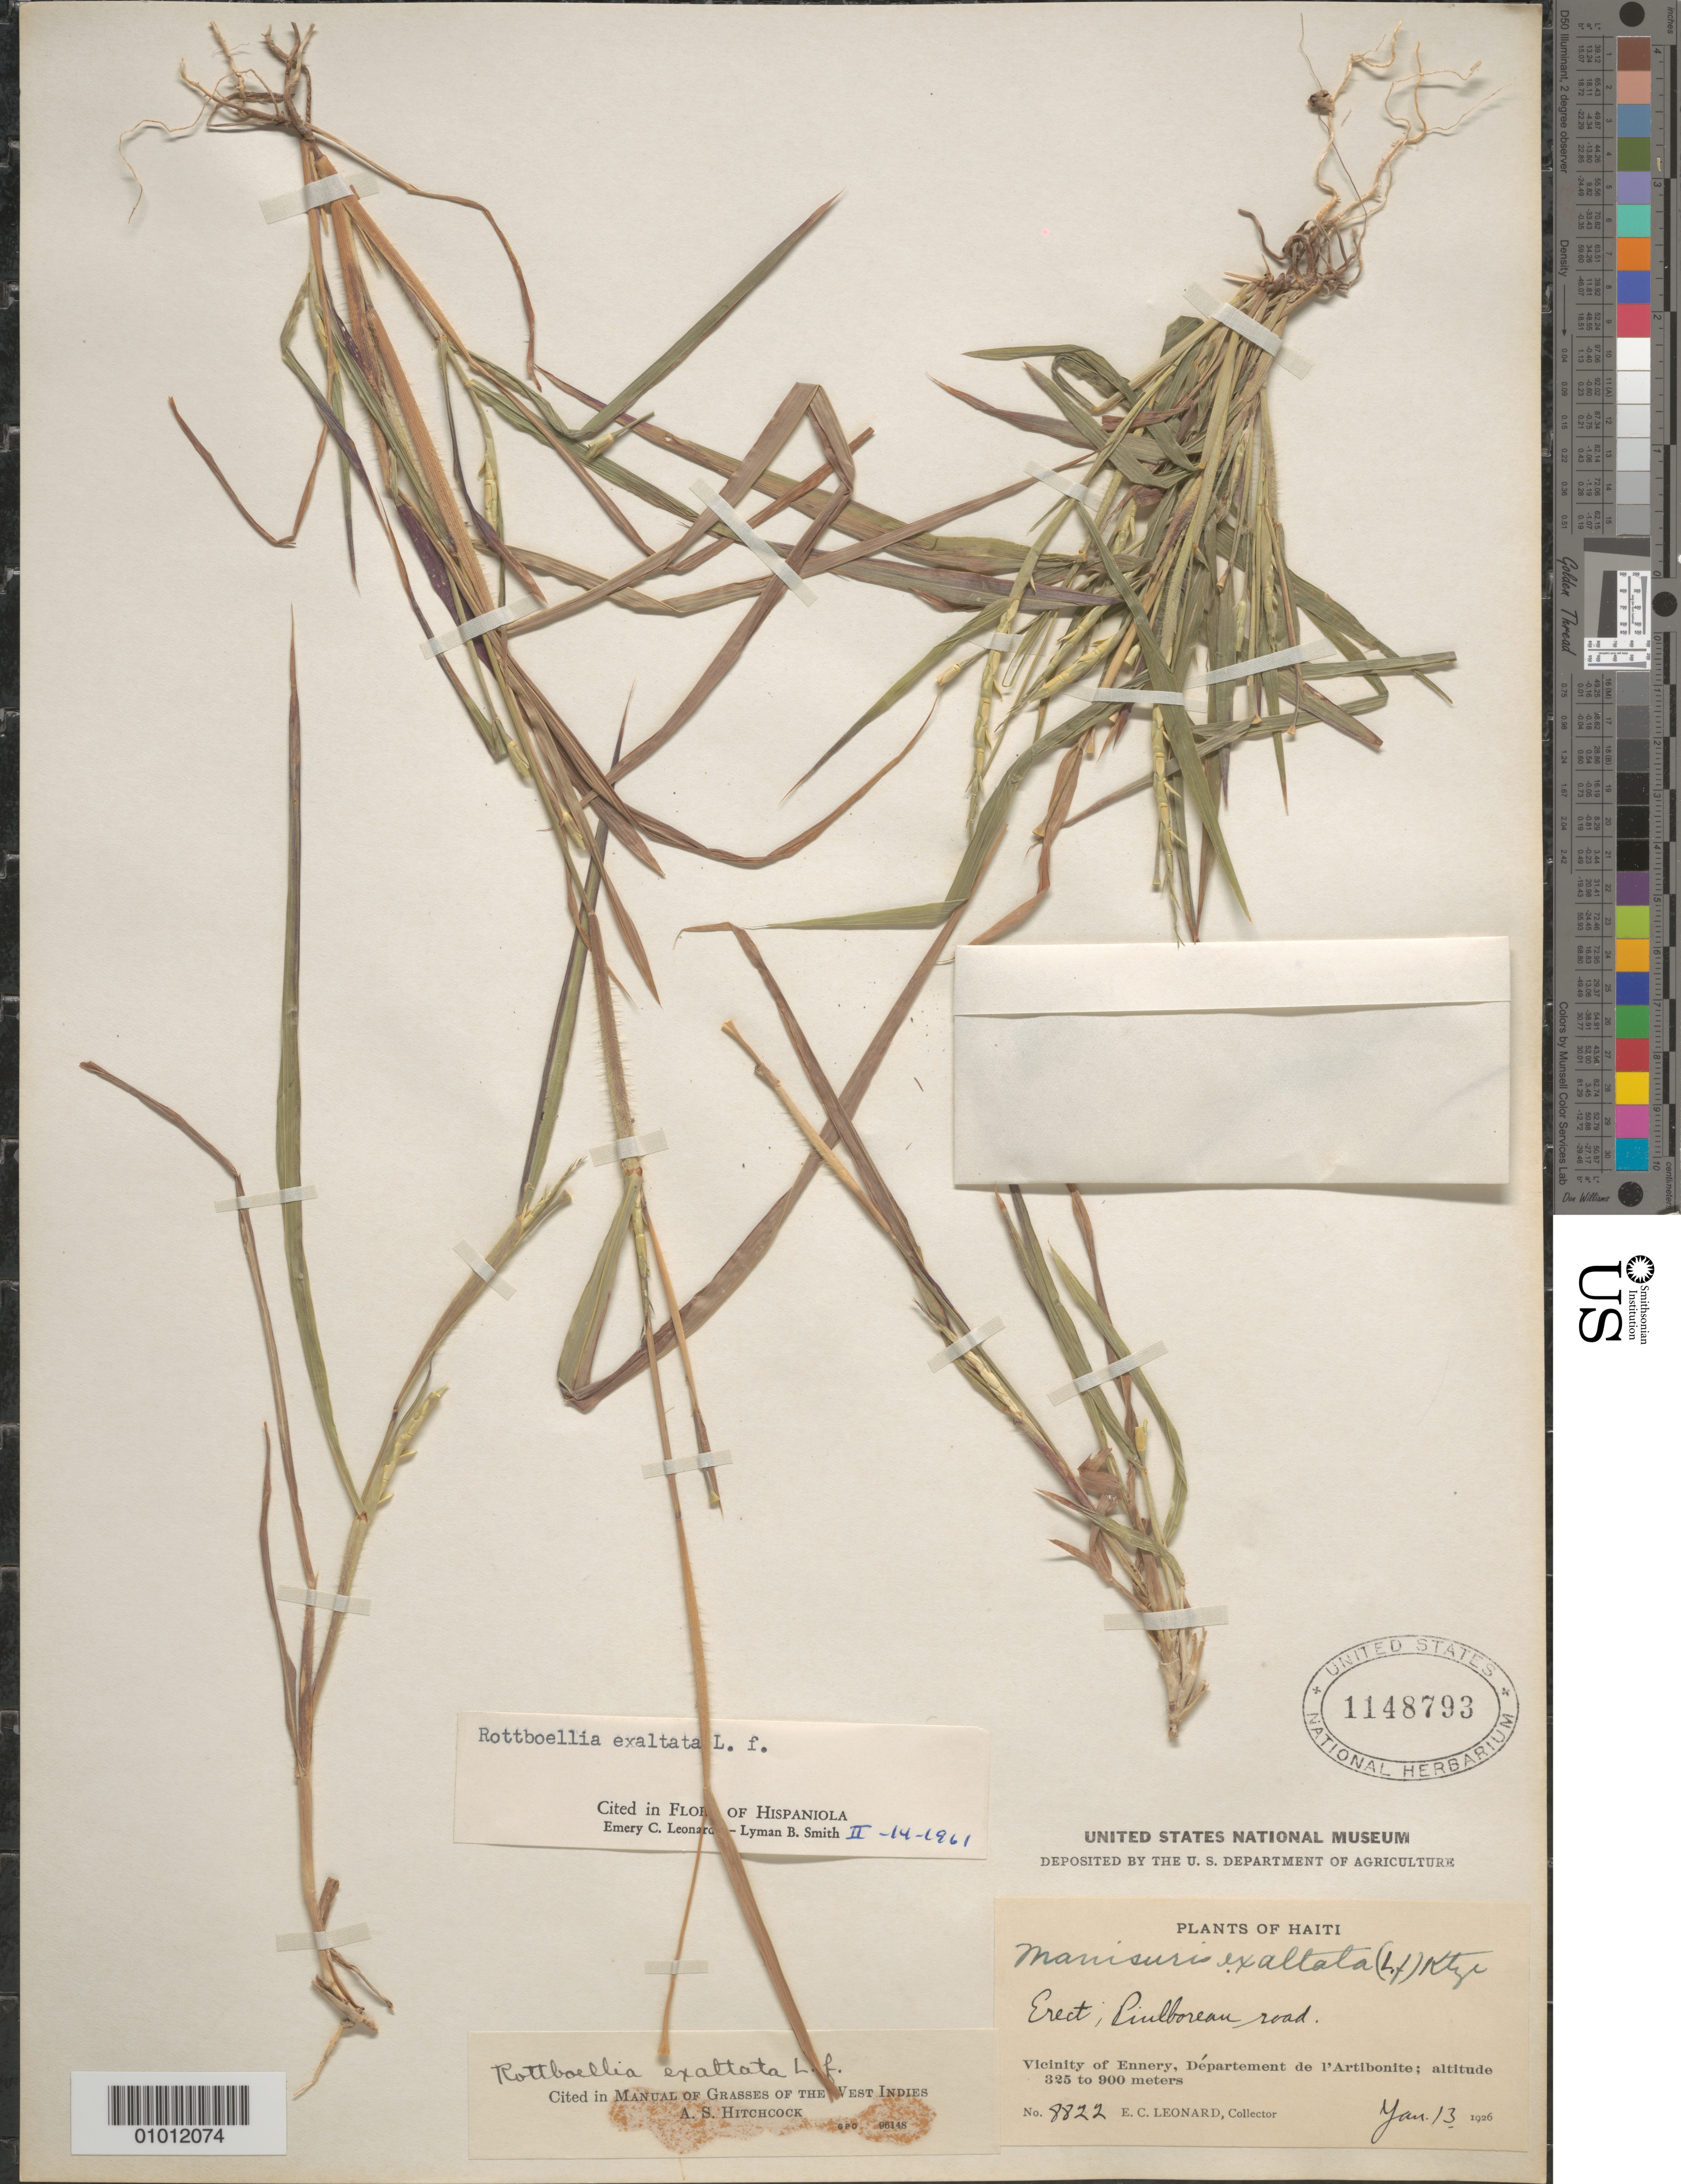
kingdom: Plantae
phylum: Tracheophyta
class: Liliopsida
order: Poales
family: Poaceae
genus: Rottboellia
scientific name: Rottboellia cochinchinensis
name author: (Lour.) Clayton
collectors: E. C. Leonard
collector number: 8822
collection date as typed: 13 Jan 1926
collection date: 1926-01-13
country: Haiti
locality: Vic. of Ennery, Dept. de l'Artibonite, Piulboreau road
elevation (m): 325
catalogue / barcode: US 1148793